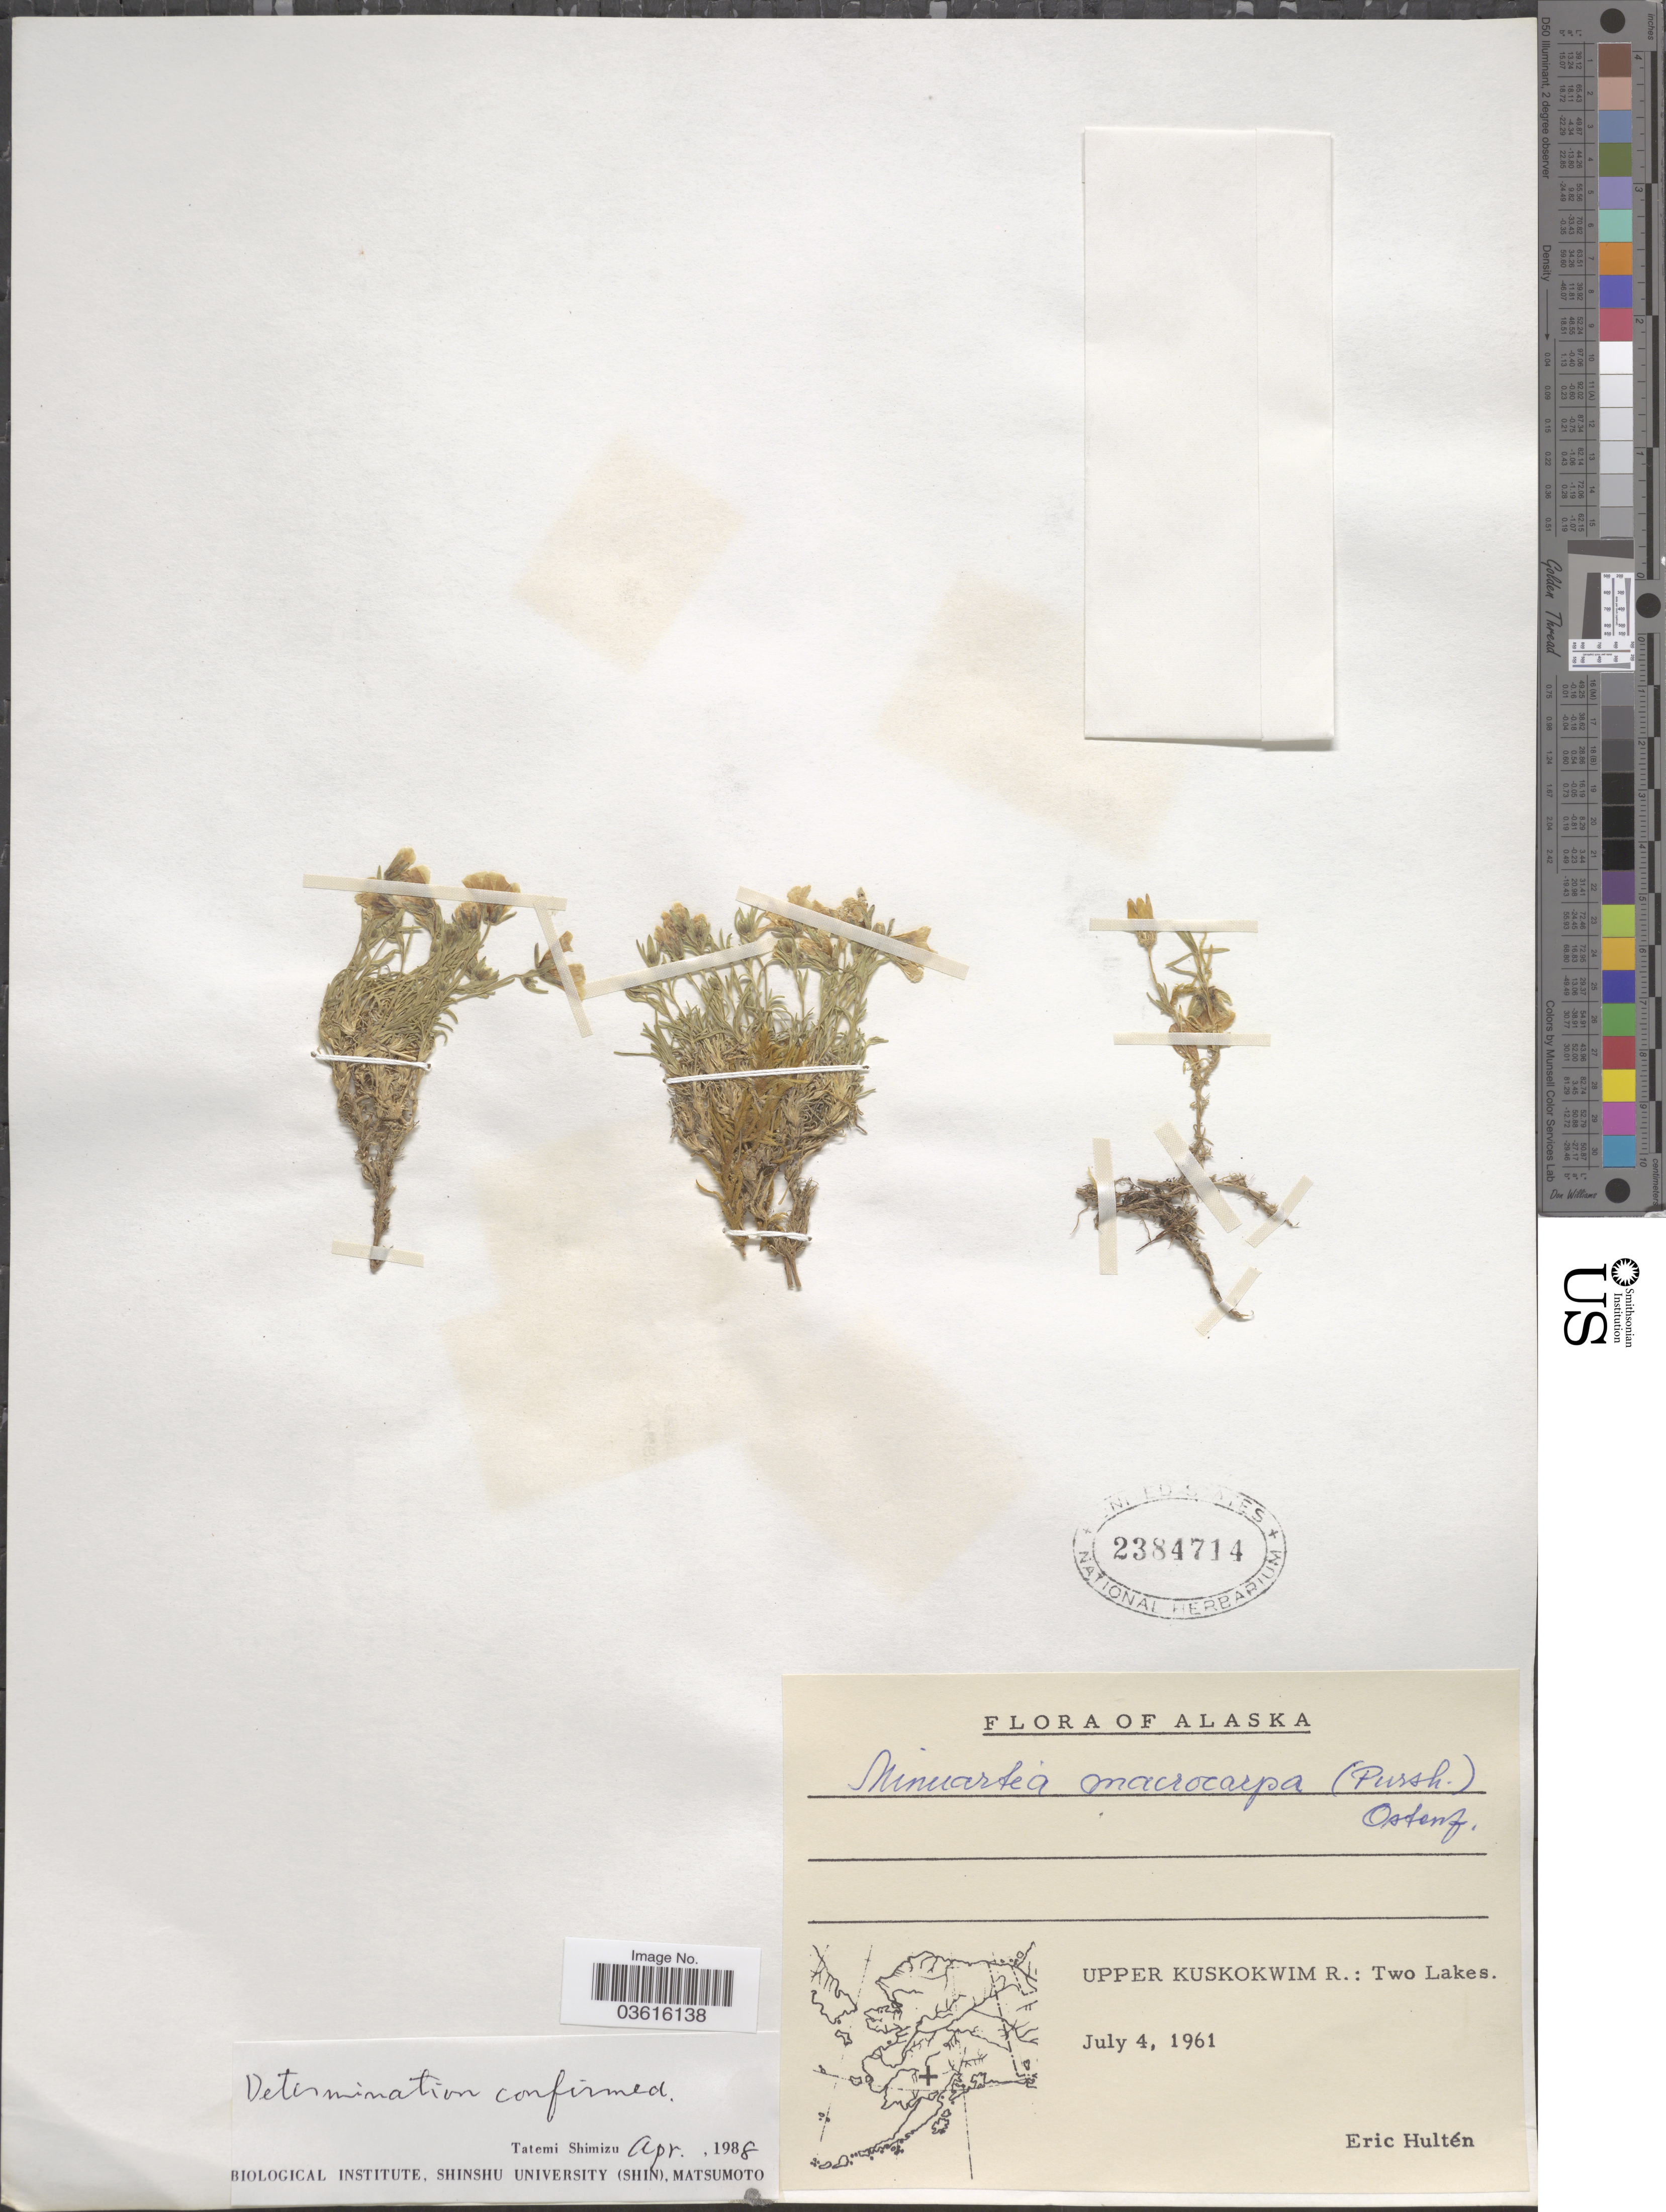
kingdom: Plantae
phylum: Tracheophyta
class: Magnoliopsida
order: Caryophyllales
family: Caryophyllaceae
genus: Pseudocherleria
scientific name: Pseudocherleria macrocarpa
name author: (Pursh) Dillenb. & Kadereit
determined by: U.S. National Herbarium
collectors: E. G. Hultén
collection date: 1961-07-04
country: United States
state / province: Alaska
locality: Upper Kuskokwim R.: Two Lakes.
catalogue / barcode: US 2384714